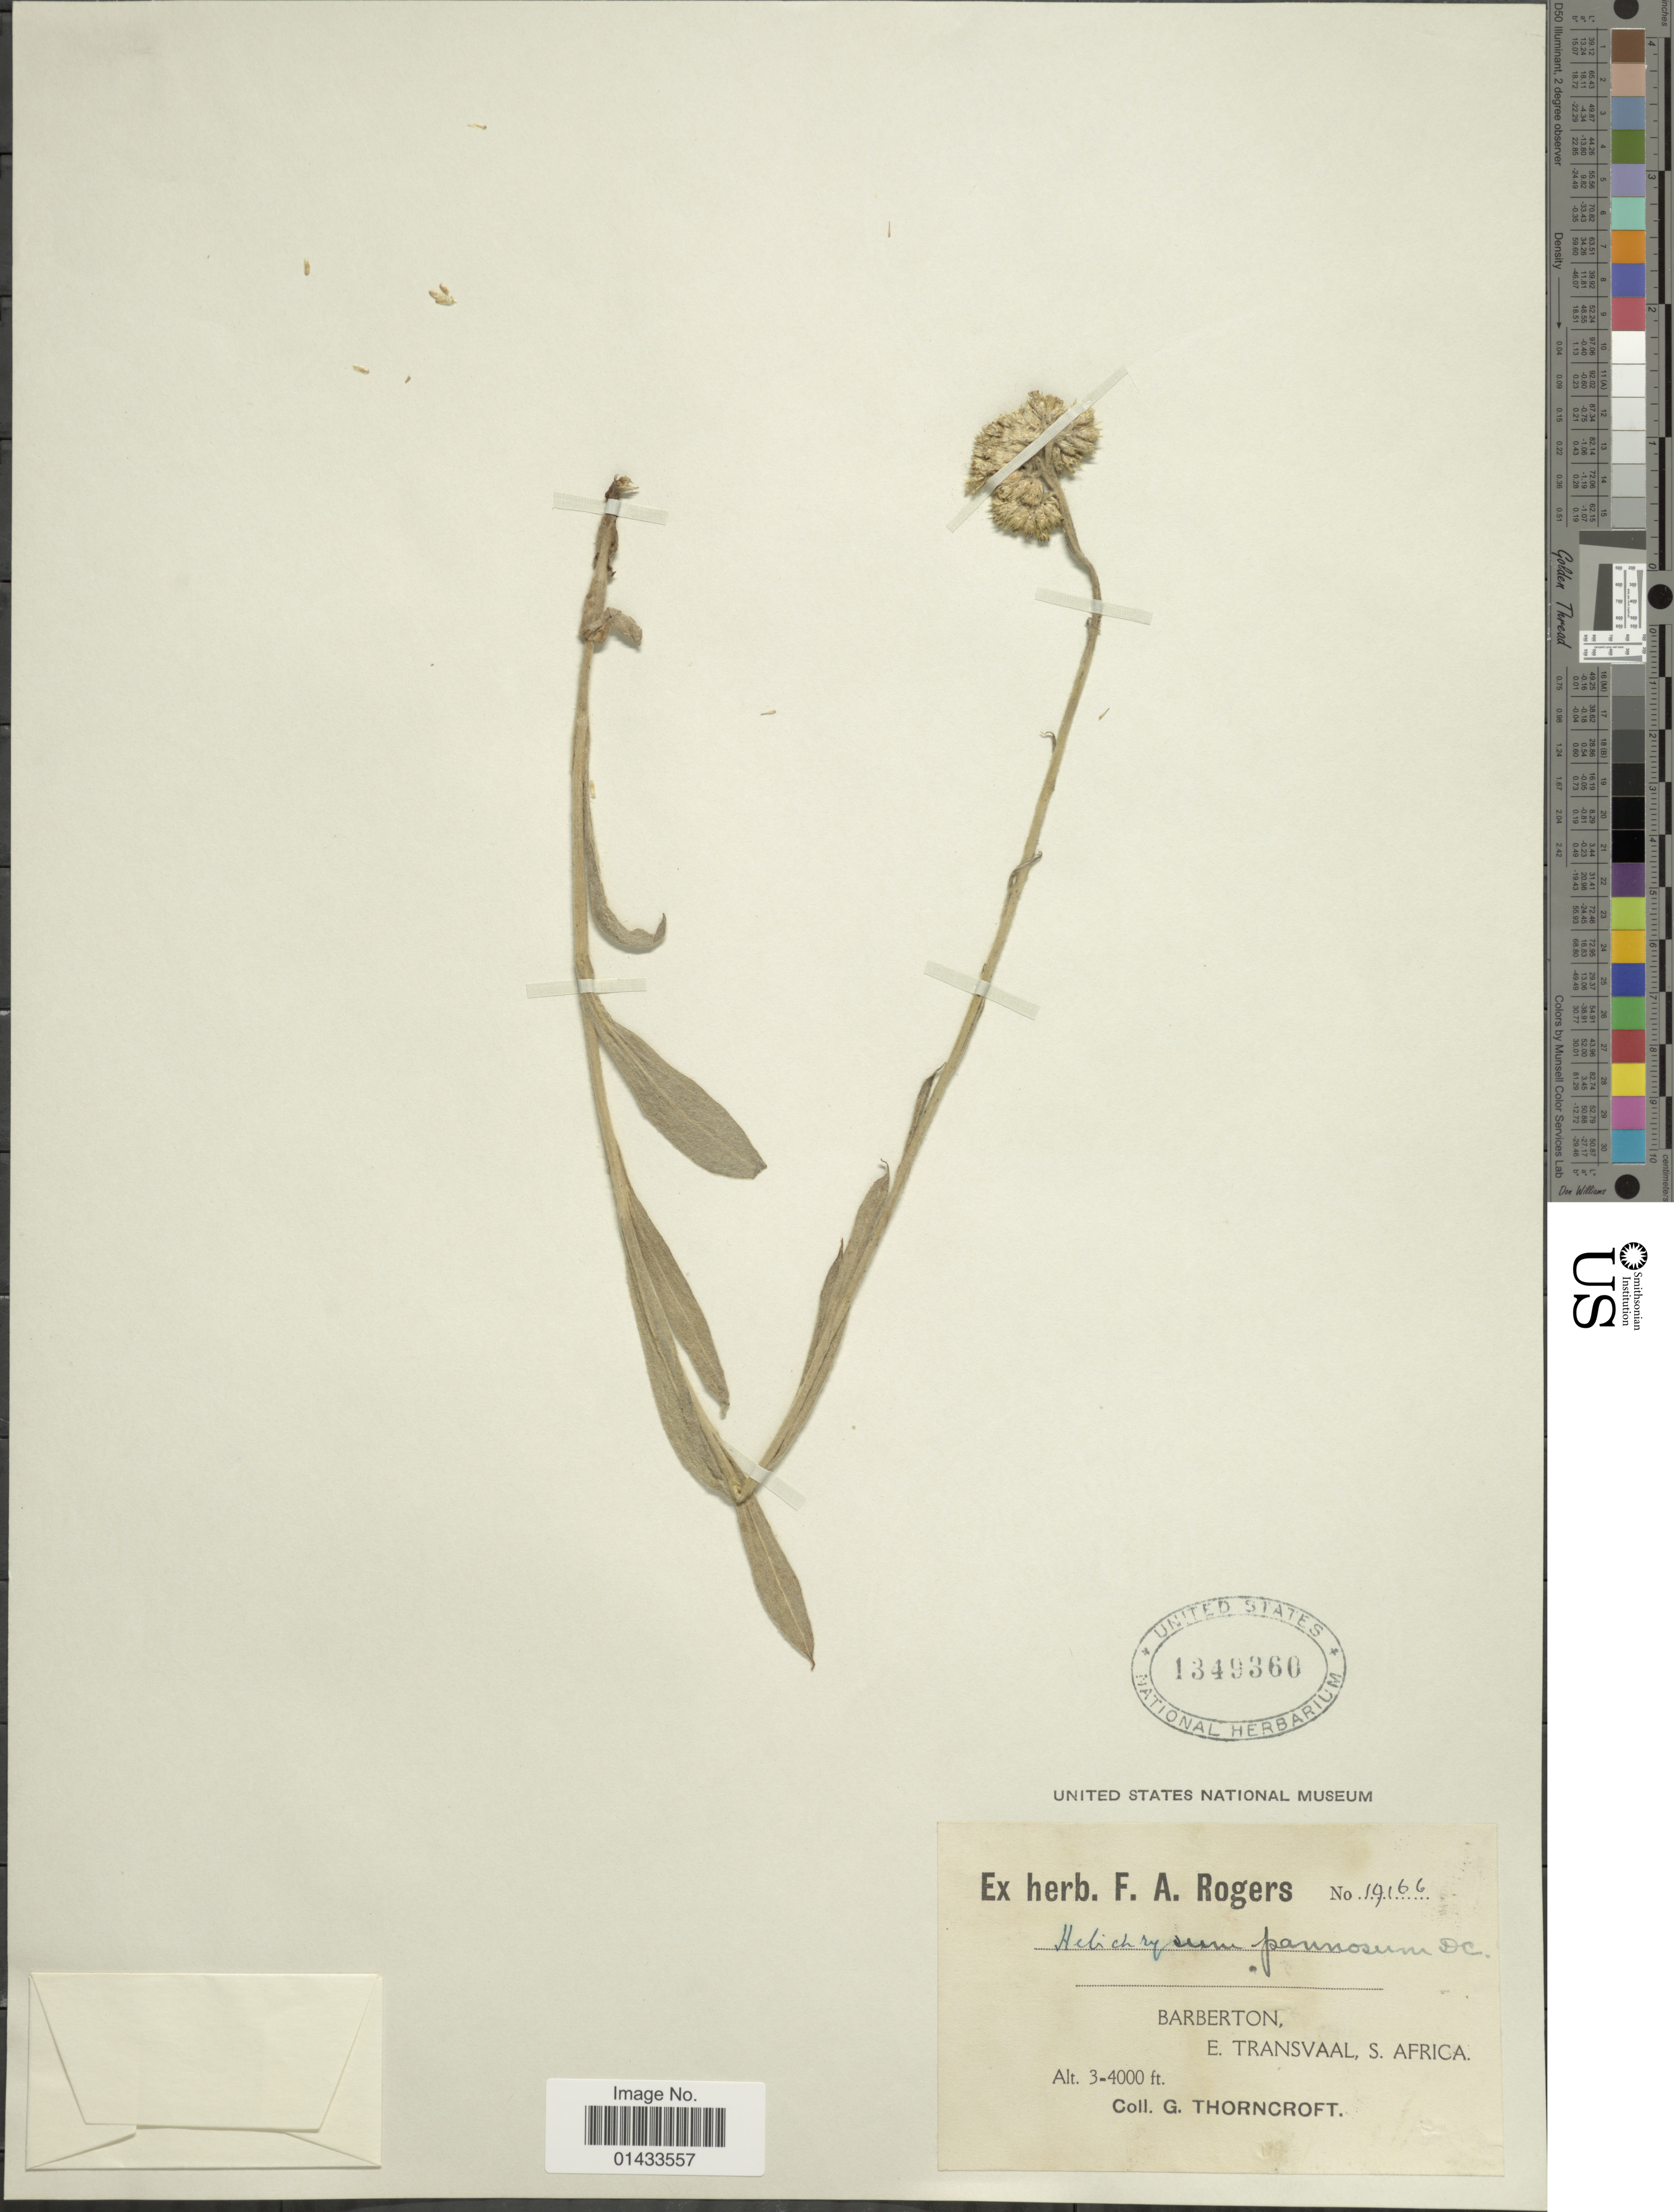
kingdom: Plantae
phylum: Tracheophyta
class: Magnoliopsida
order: Asterales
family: Asteraceae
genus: Helichrysum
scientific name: Helichrysum pannosum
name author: DC.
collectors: G. Thorncroft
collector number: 19166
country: South Africa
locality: Barberton, E. Transvaal, S. Africa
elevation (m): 914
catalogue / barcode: US 1349360